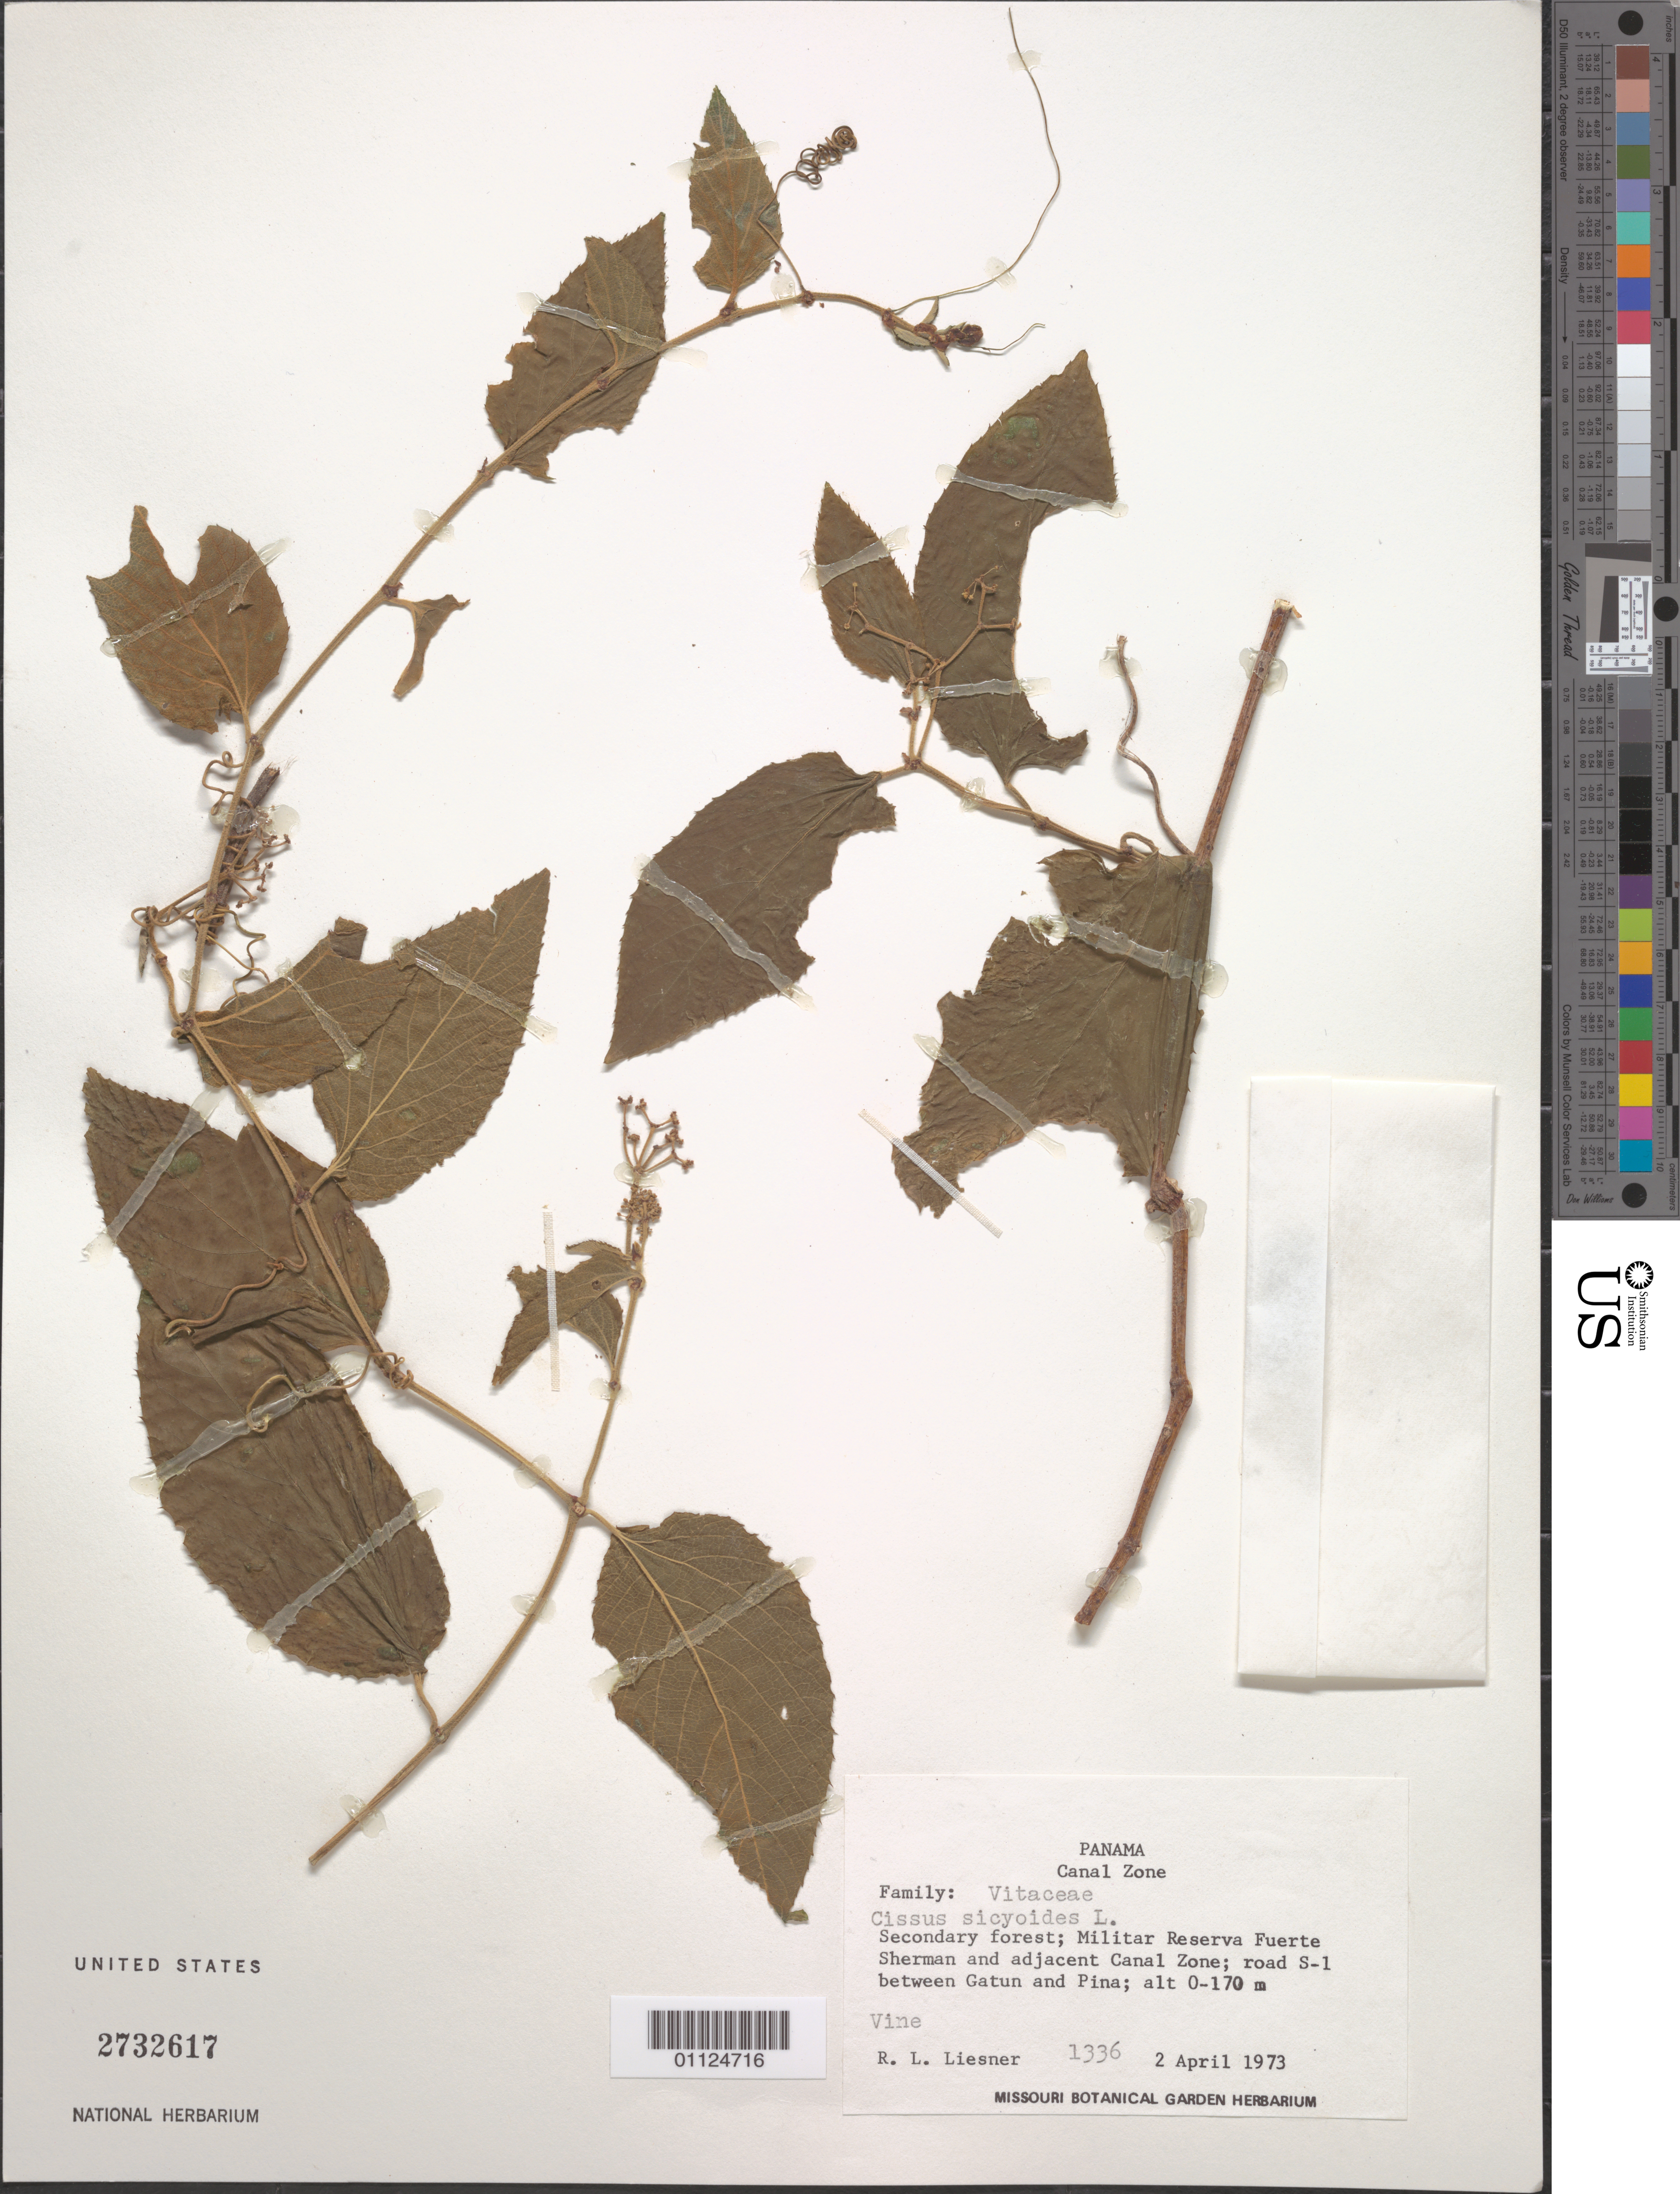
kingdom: Plantae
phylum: Tracheophyta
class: Magnoliopsida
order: Vitales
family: Vitaceae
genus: Cissus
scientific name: Cissus verticillata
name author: (L.) Nicolson & C.E. Jarvis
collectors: R. L. Liesner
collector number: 1336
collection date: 1973-04-02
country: Panama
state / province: Colón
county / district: Canal Zone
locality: Militar Reserva Fuerte Sherman and adjacent Canal Zone; road S - 1 between Gatun and Pina.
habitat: Secondary forest. Vine.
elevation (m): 0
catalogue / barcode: US 2732617